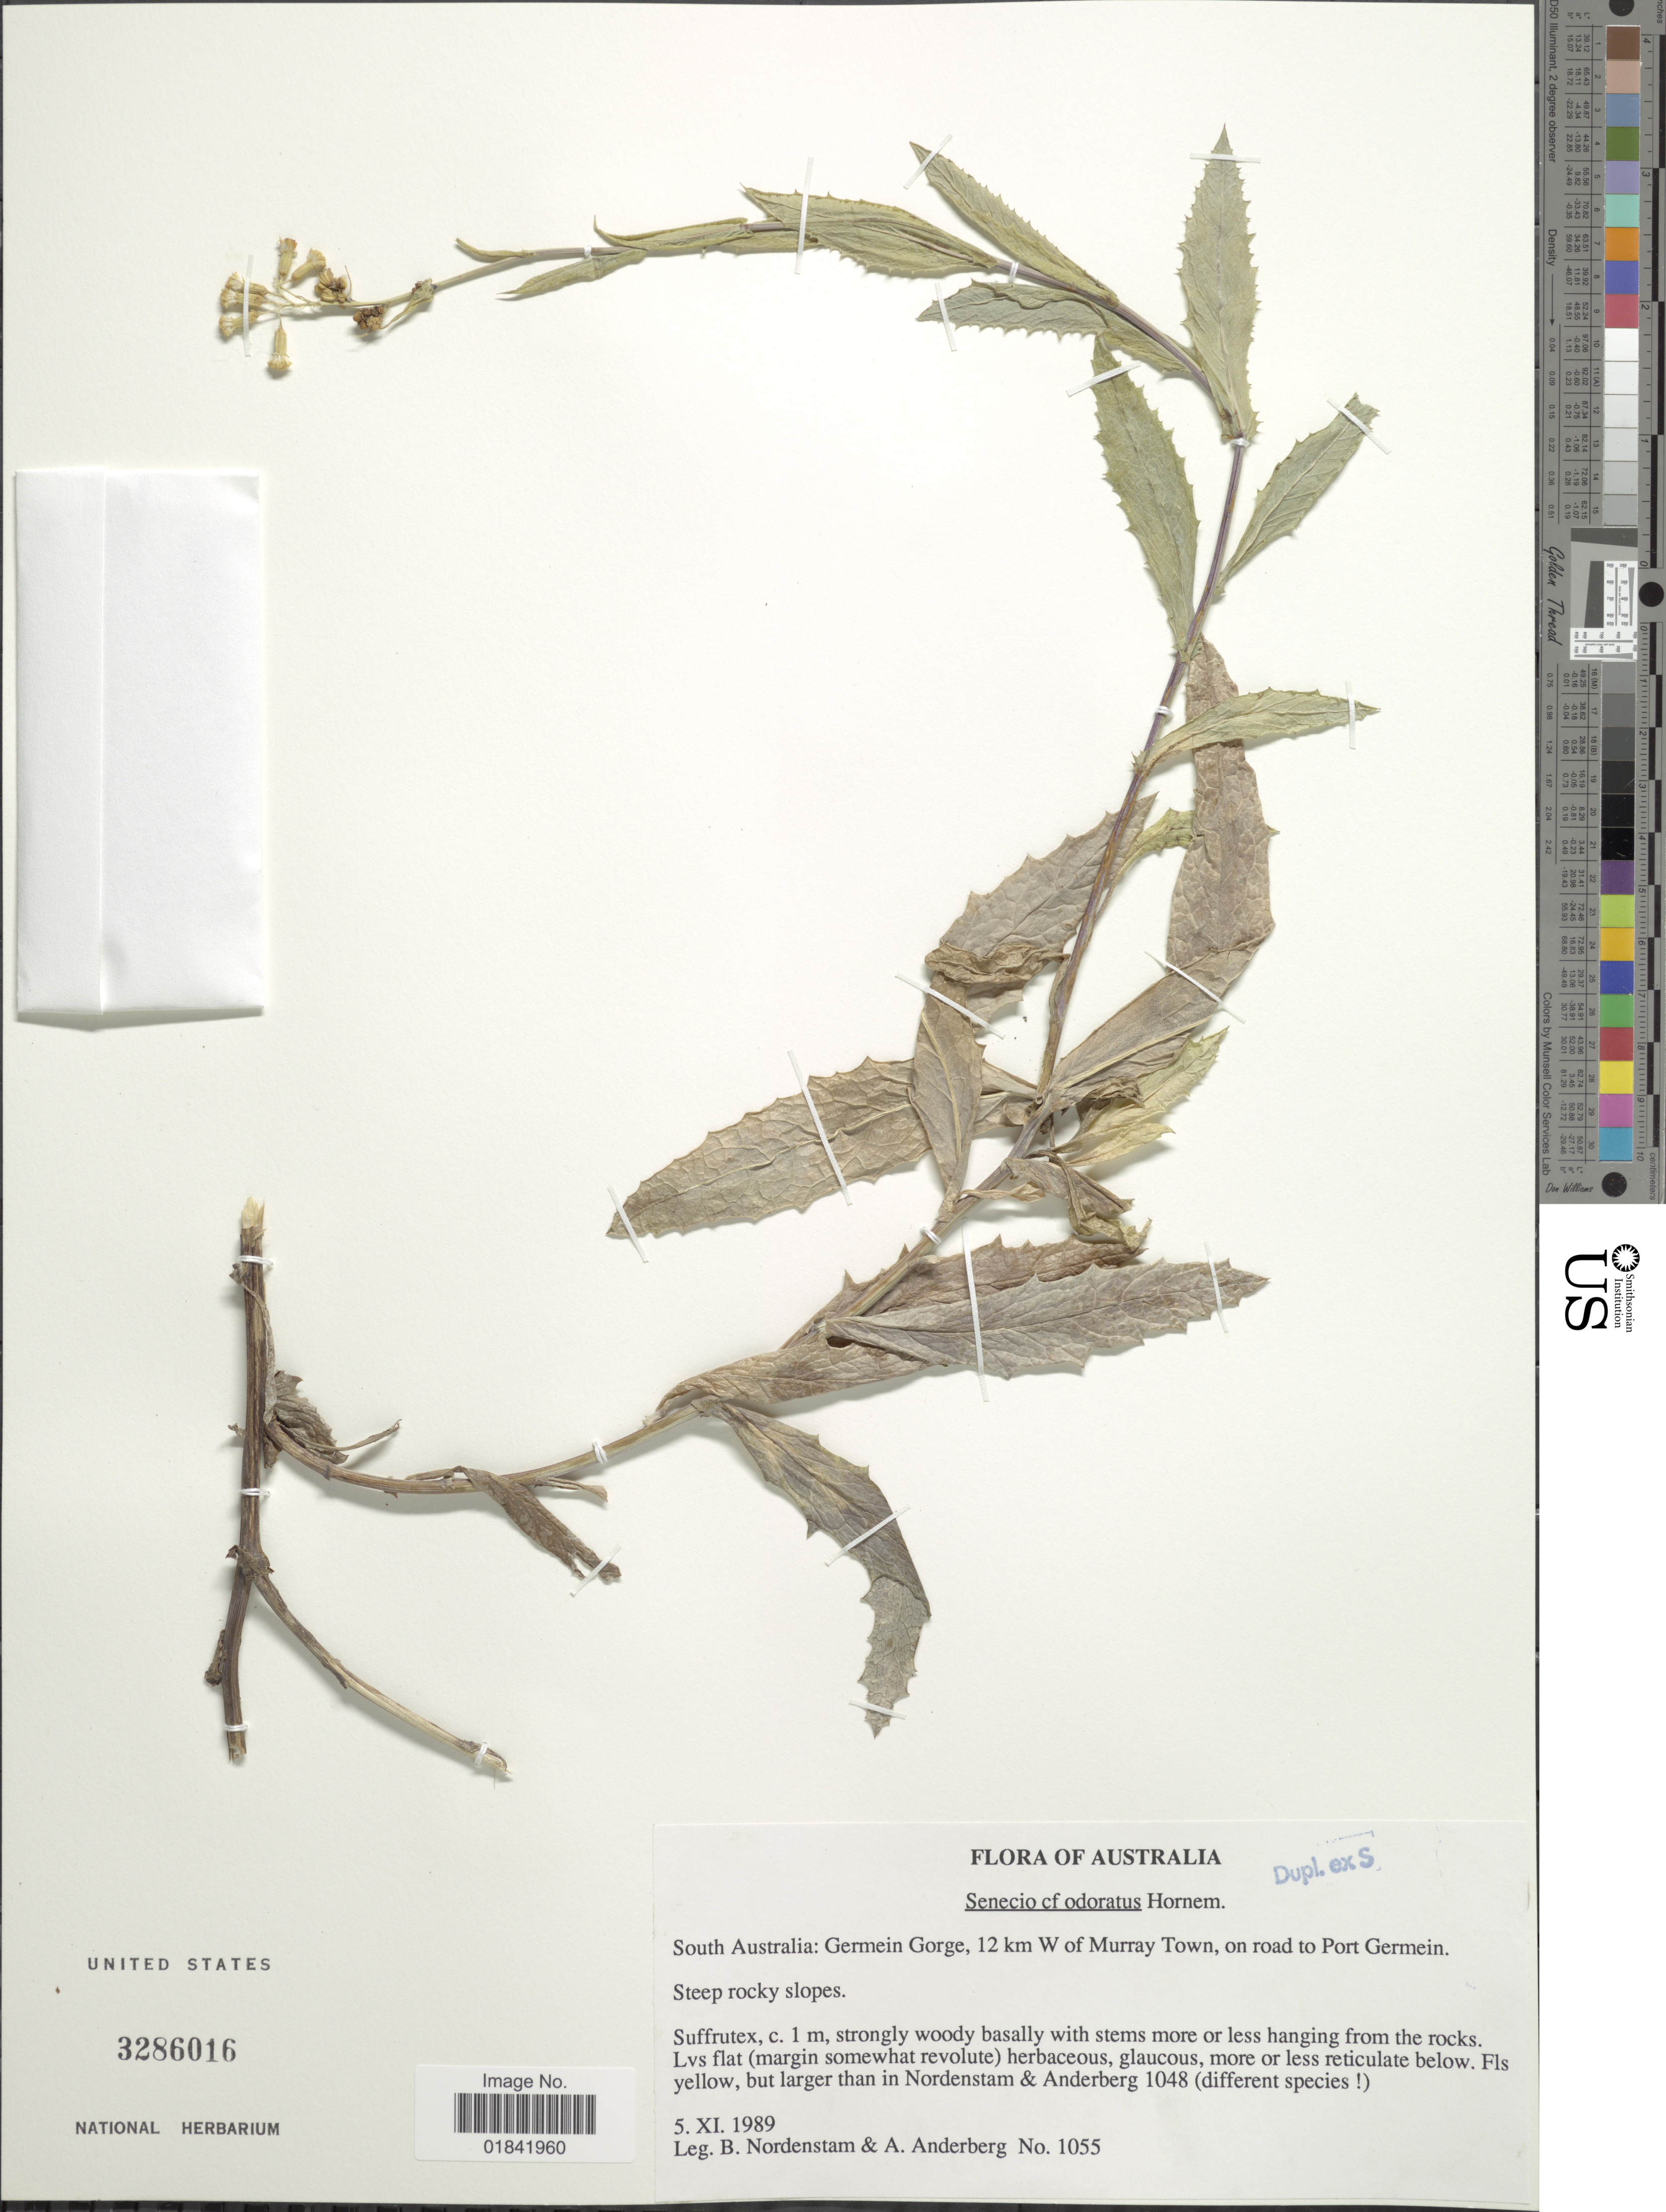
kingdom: Plantae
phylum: Tracheophyta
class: Magnoliopsida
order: Asterales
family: Asteraceae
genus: Senecio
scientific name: Senecio odoratus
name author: Hornem.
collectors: B. Nordenstam & A. A. Anderberg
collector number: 1055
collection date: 1989-11-05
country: Australia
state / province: South Australia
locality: Germein Gorge, 12 km W of Murray Town, on road to Port Germein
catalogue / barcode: US 3286016